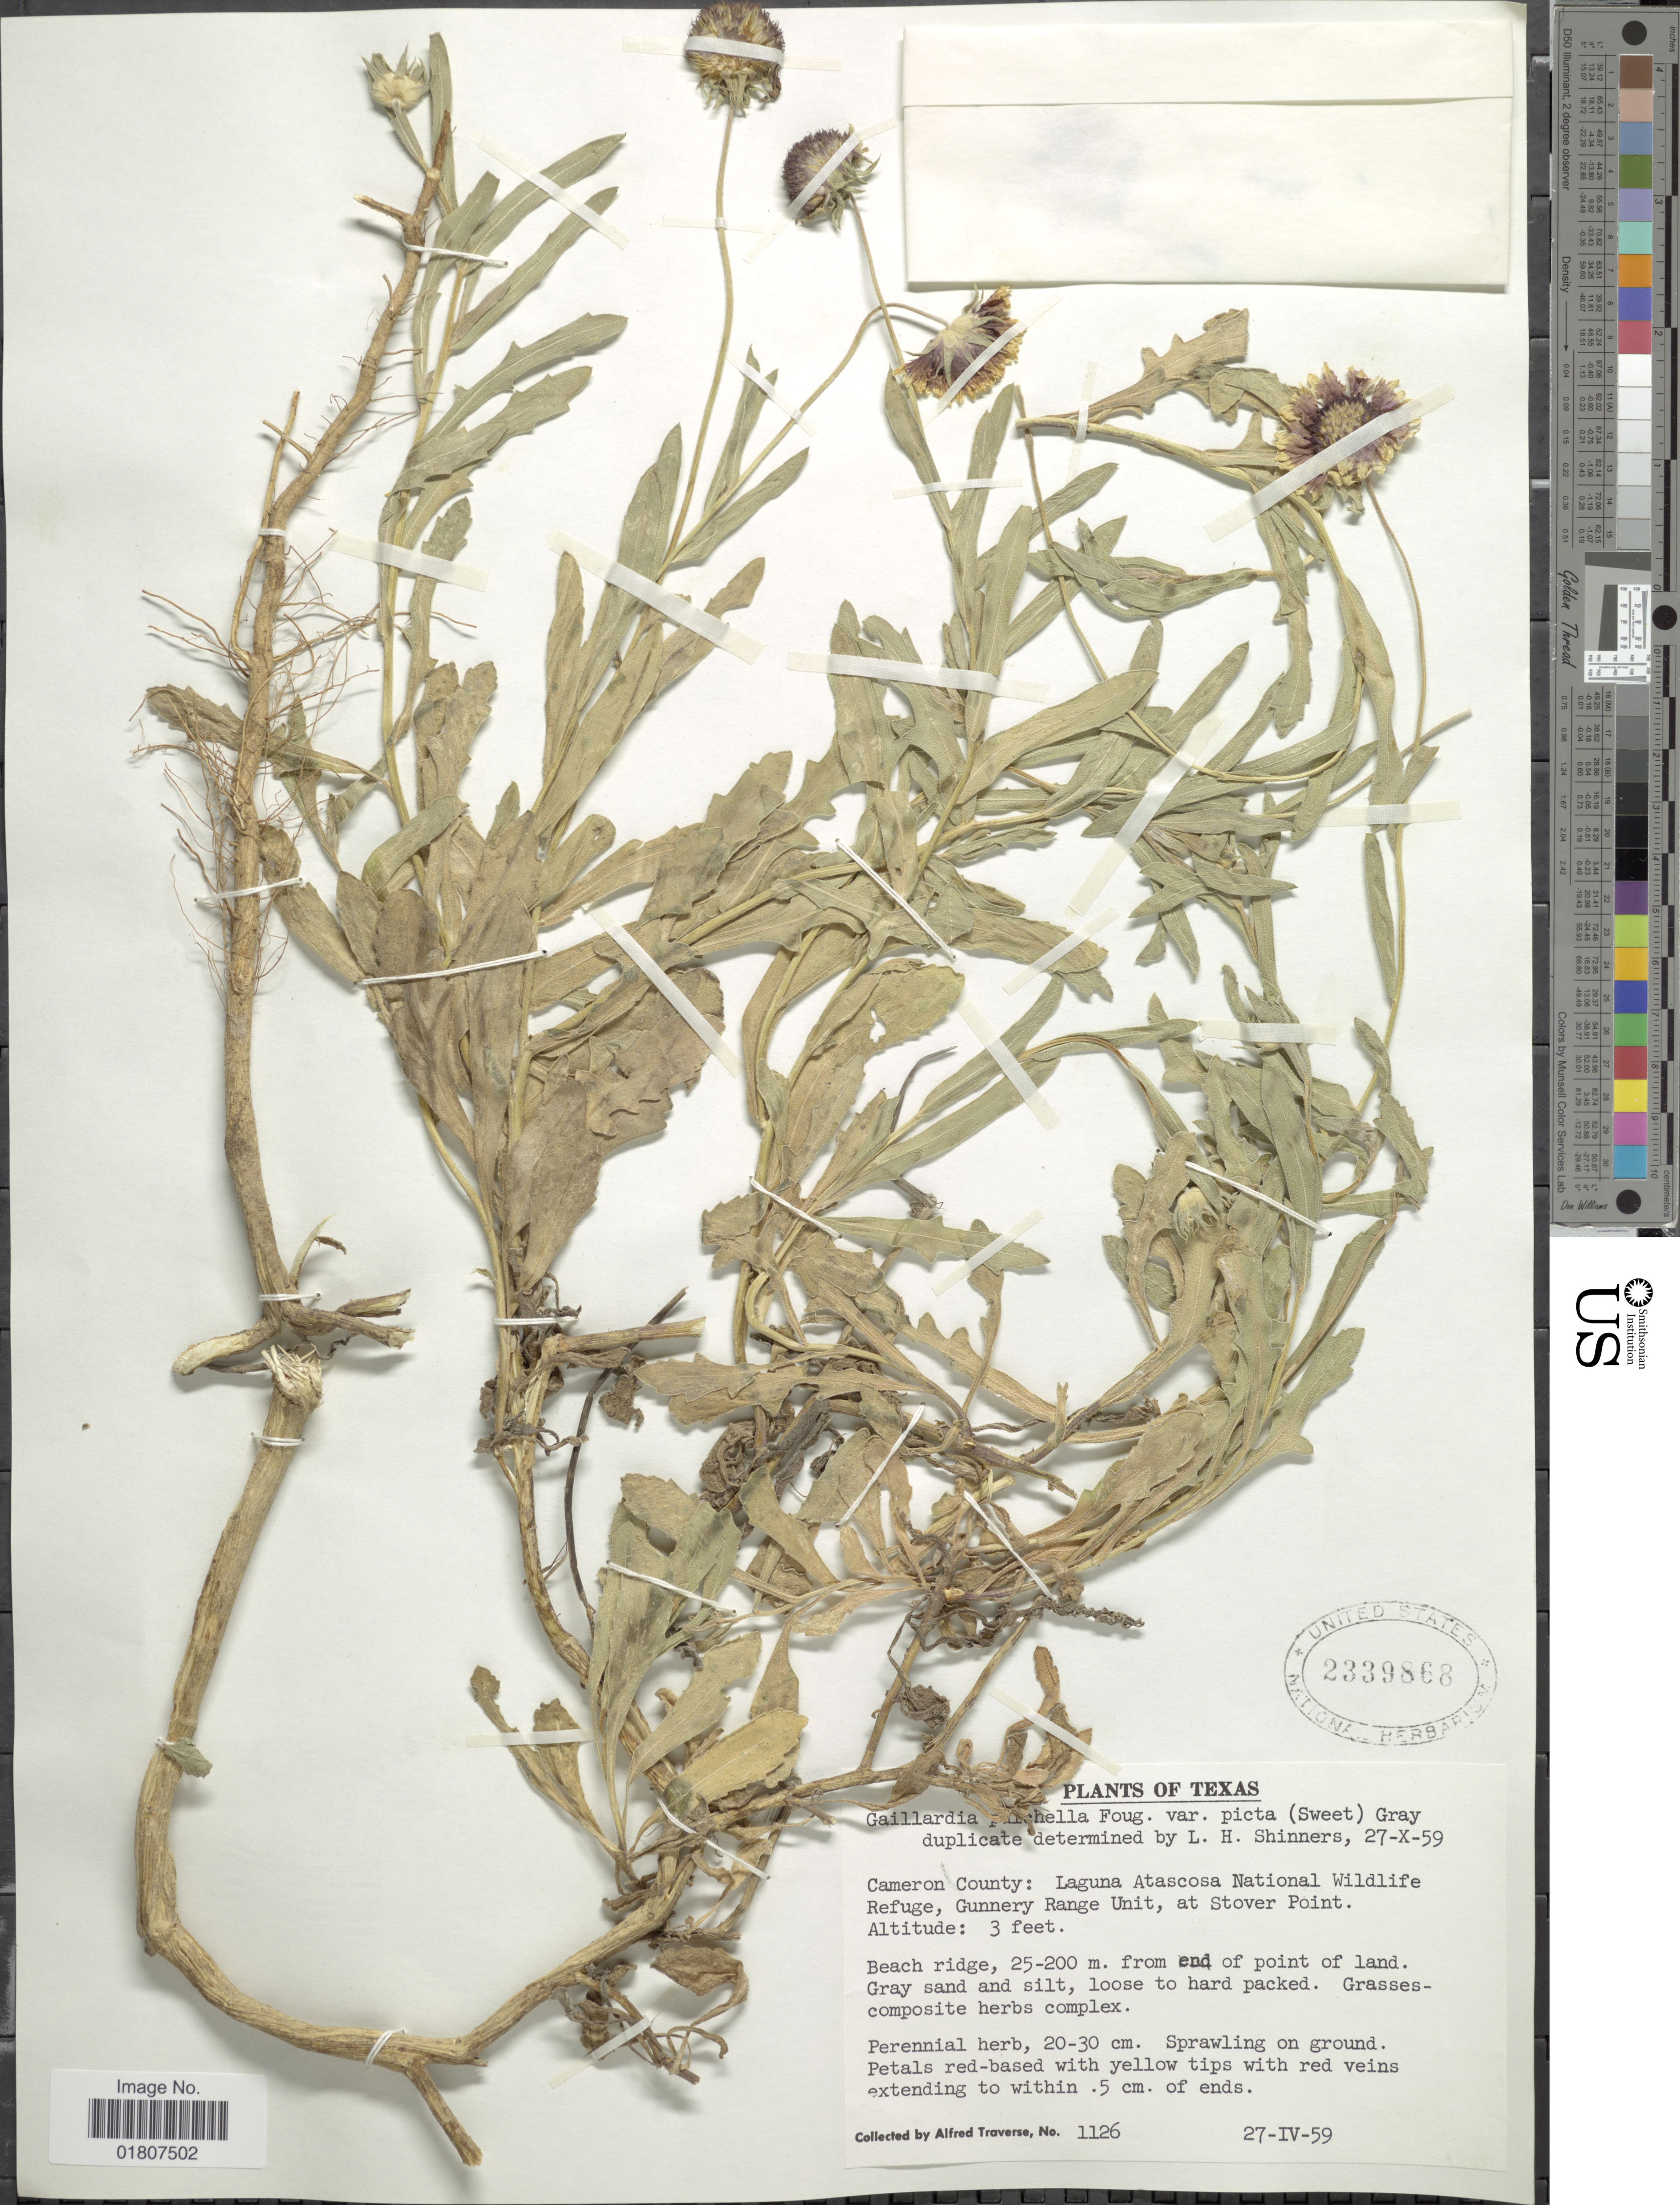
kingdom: Plantae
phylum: Tracheophyta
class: Magnoliopsida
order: Asterales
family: Asteraceae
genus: Gaillardia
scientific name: Gaillardia pulchella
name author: Foug.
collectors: A. Traverse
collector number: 1126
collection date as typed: Transcribed d/m/y: 27/4/59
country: United States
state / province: Texas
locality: Cameron County: laguna Atascosa National Wildlife Refuge, Gunnery Range Unit, at Stover Point. Beach ridge, 25-200 m. from end of point of land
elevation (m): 1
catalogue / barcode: US 2339868